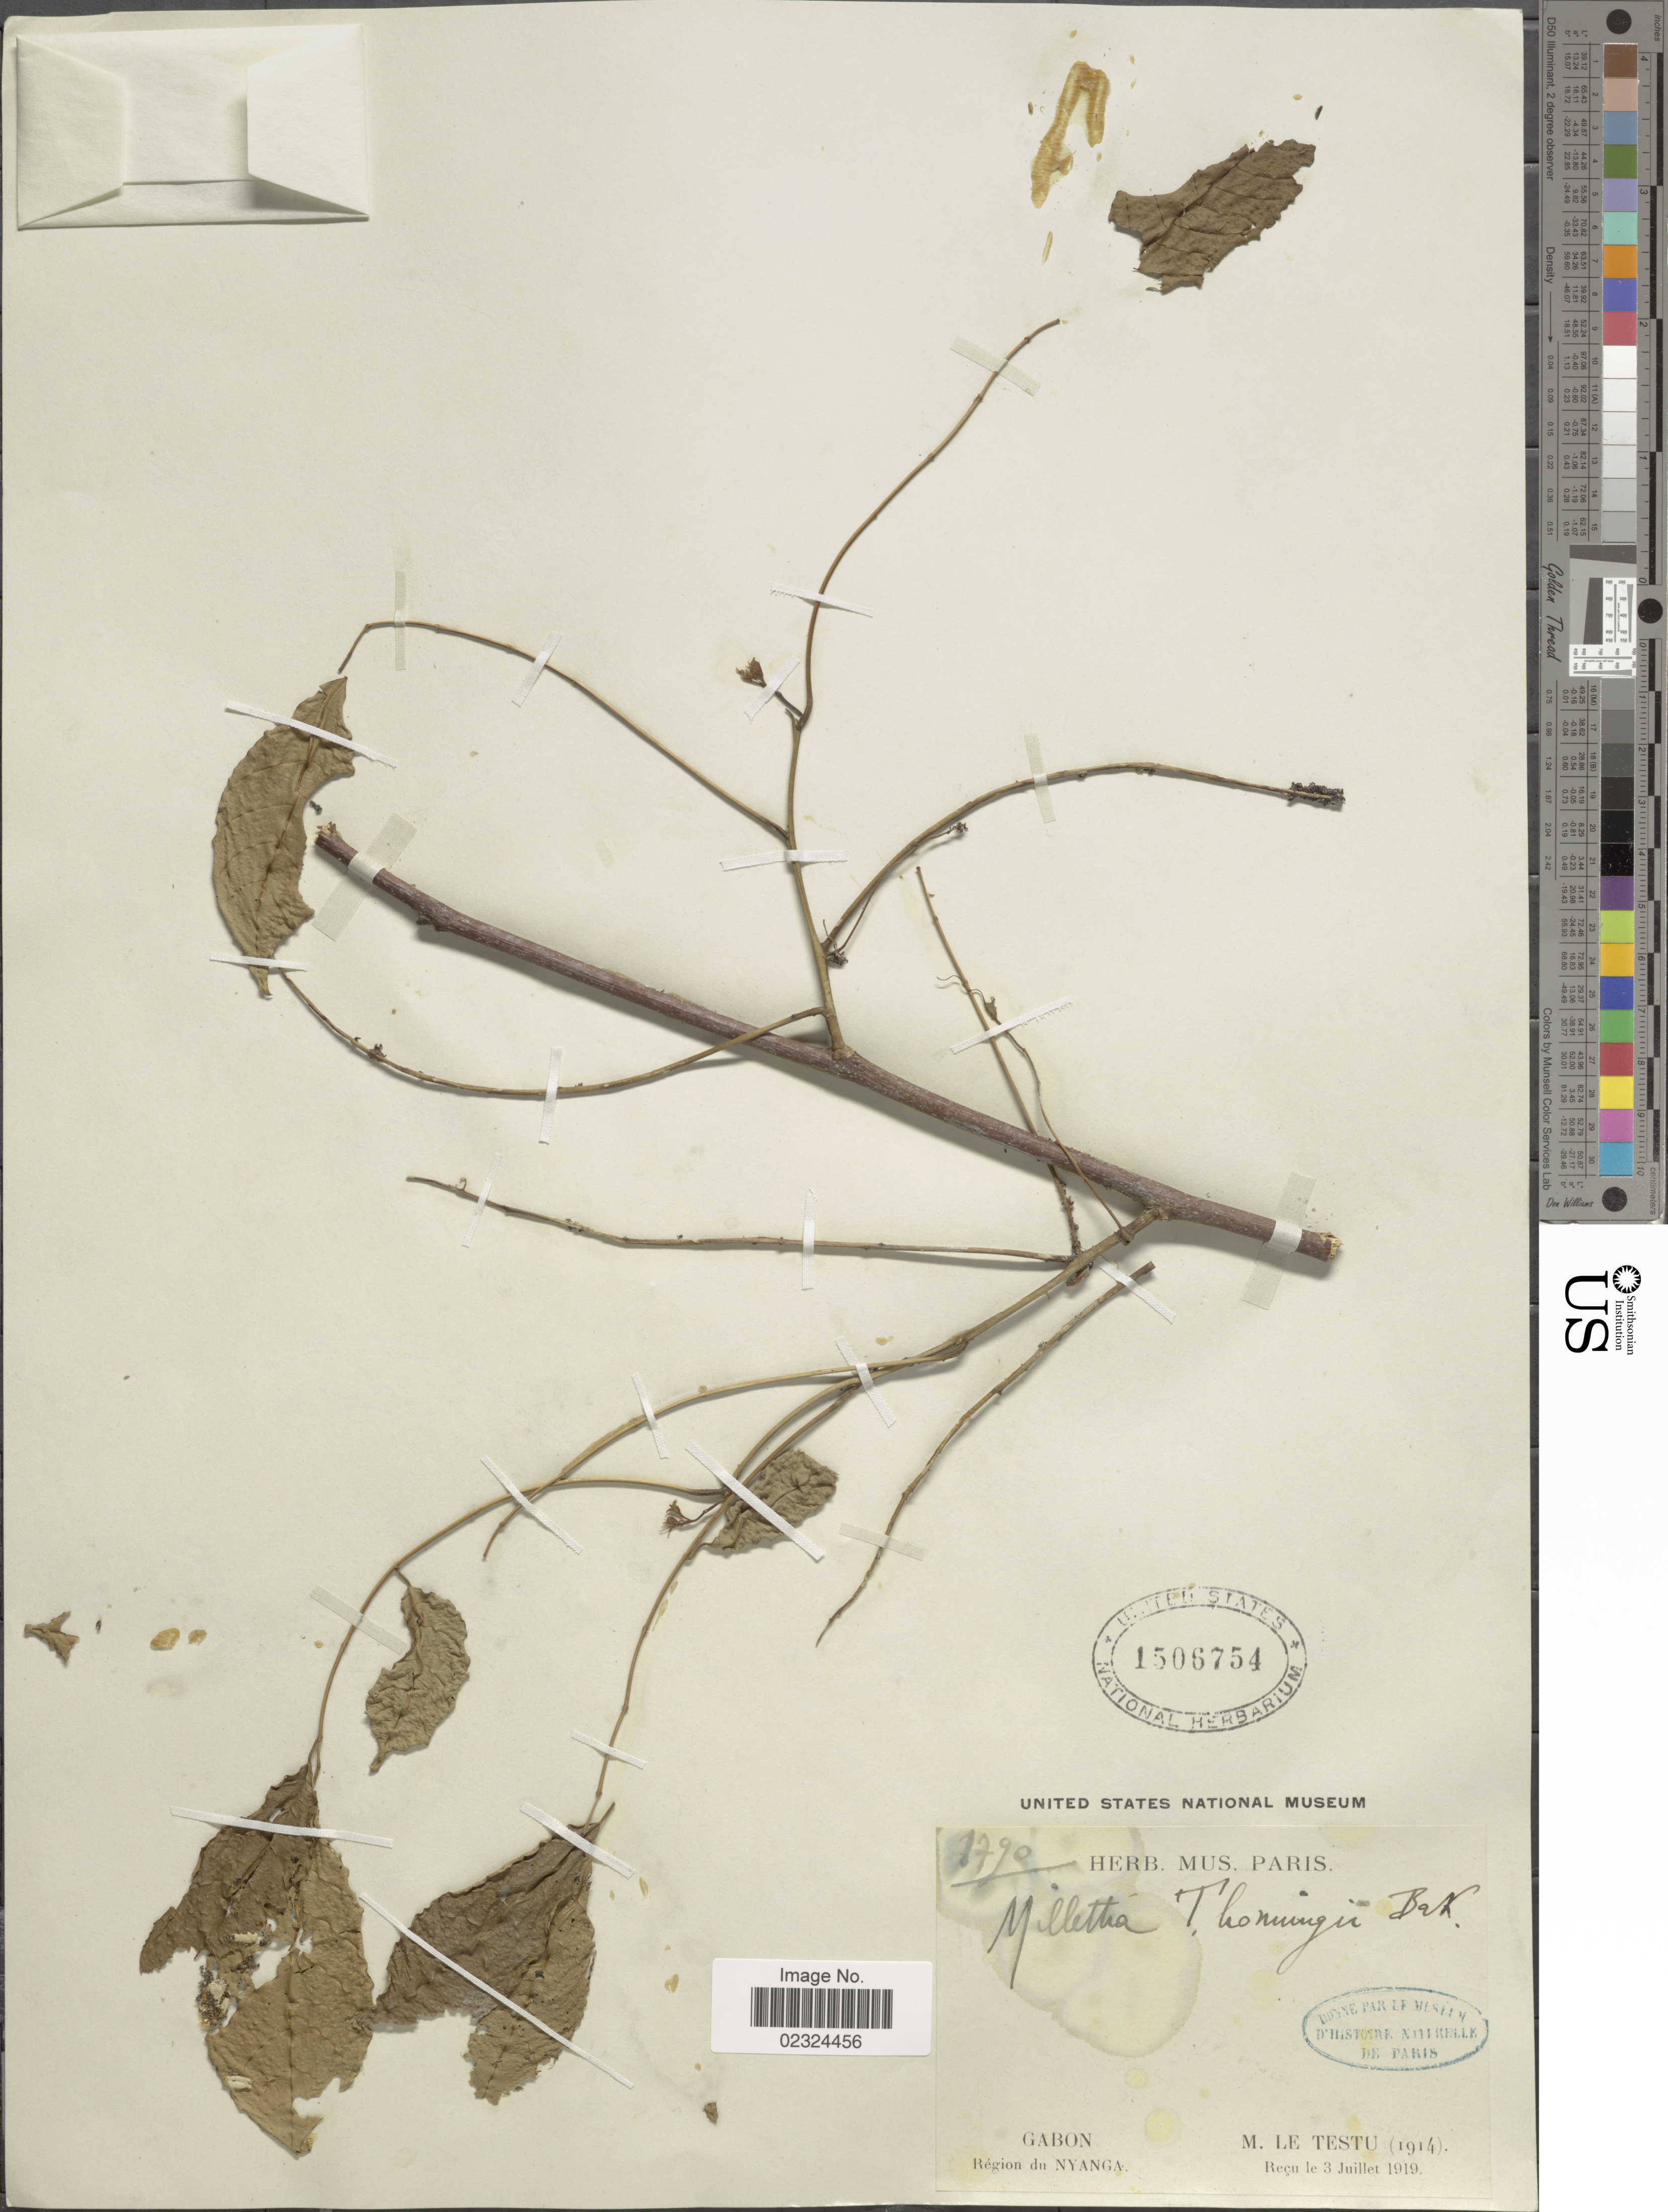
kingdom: Plantae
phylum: Tracheophyta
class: Magnoliopsida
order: Fabales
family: Fabaceae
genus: Millettia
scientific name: Millettia thonningii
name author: Baker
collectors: M. Le Testu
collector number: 1914/1790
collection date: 1919-07-03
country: Gabon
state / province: Nyanga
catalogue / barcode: US 1506754